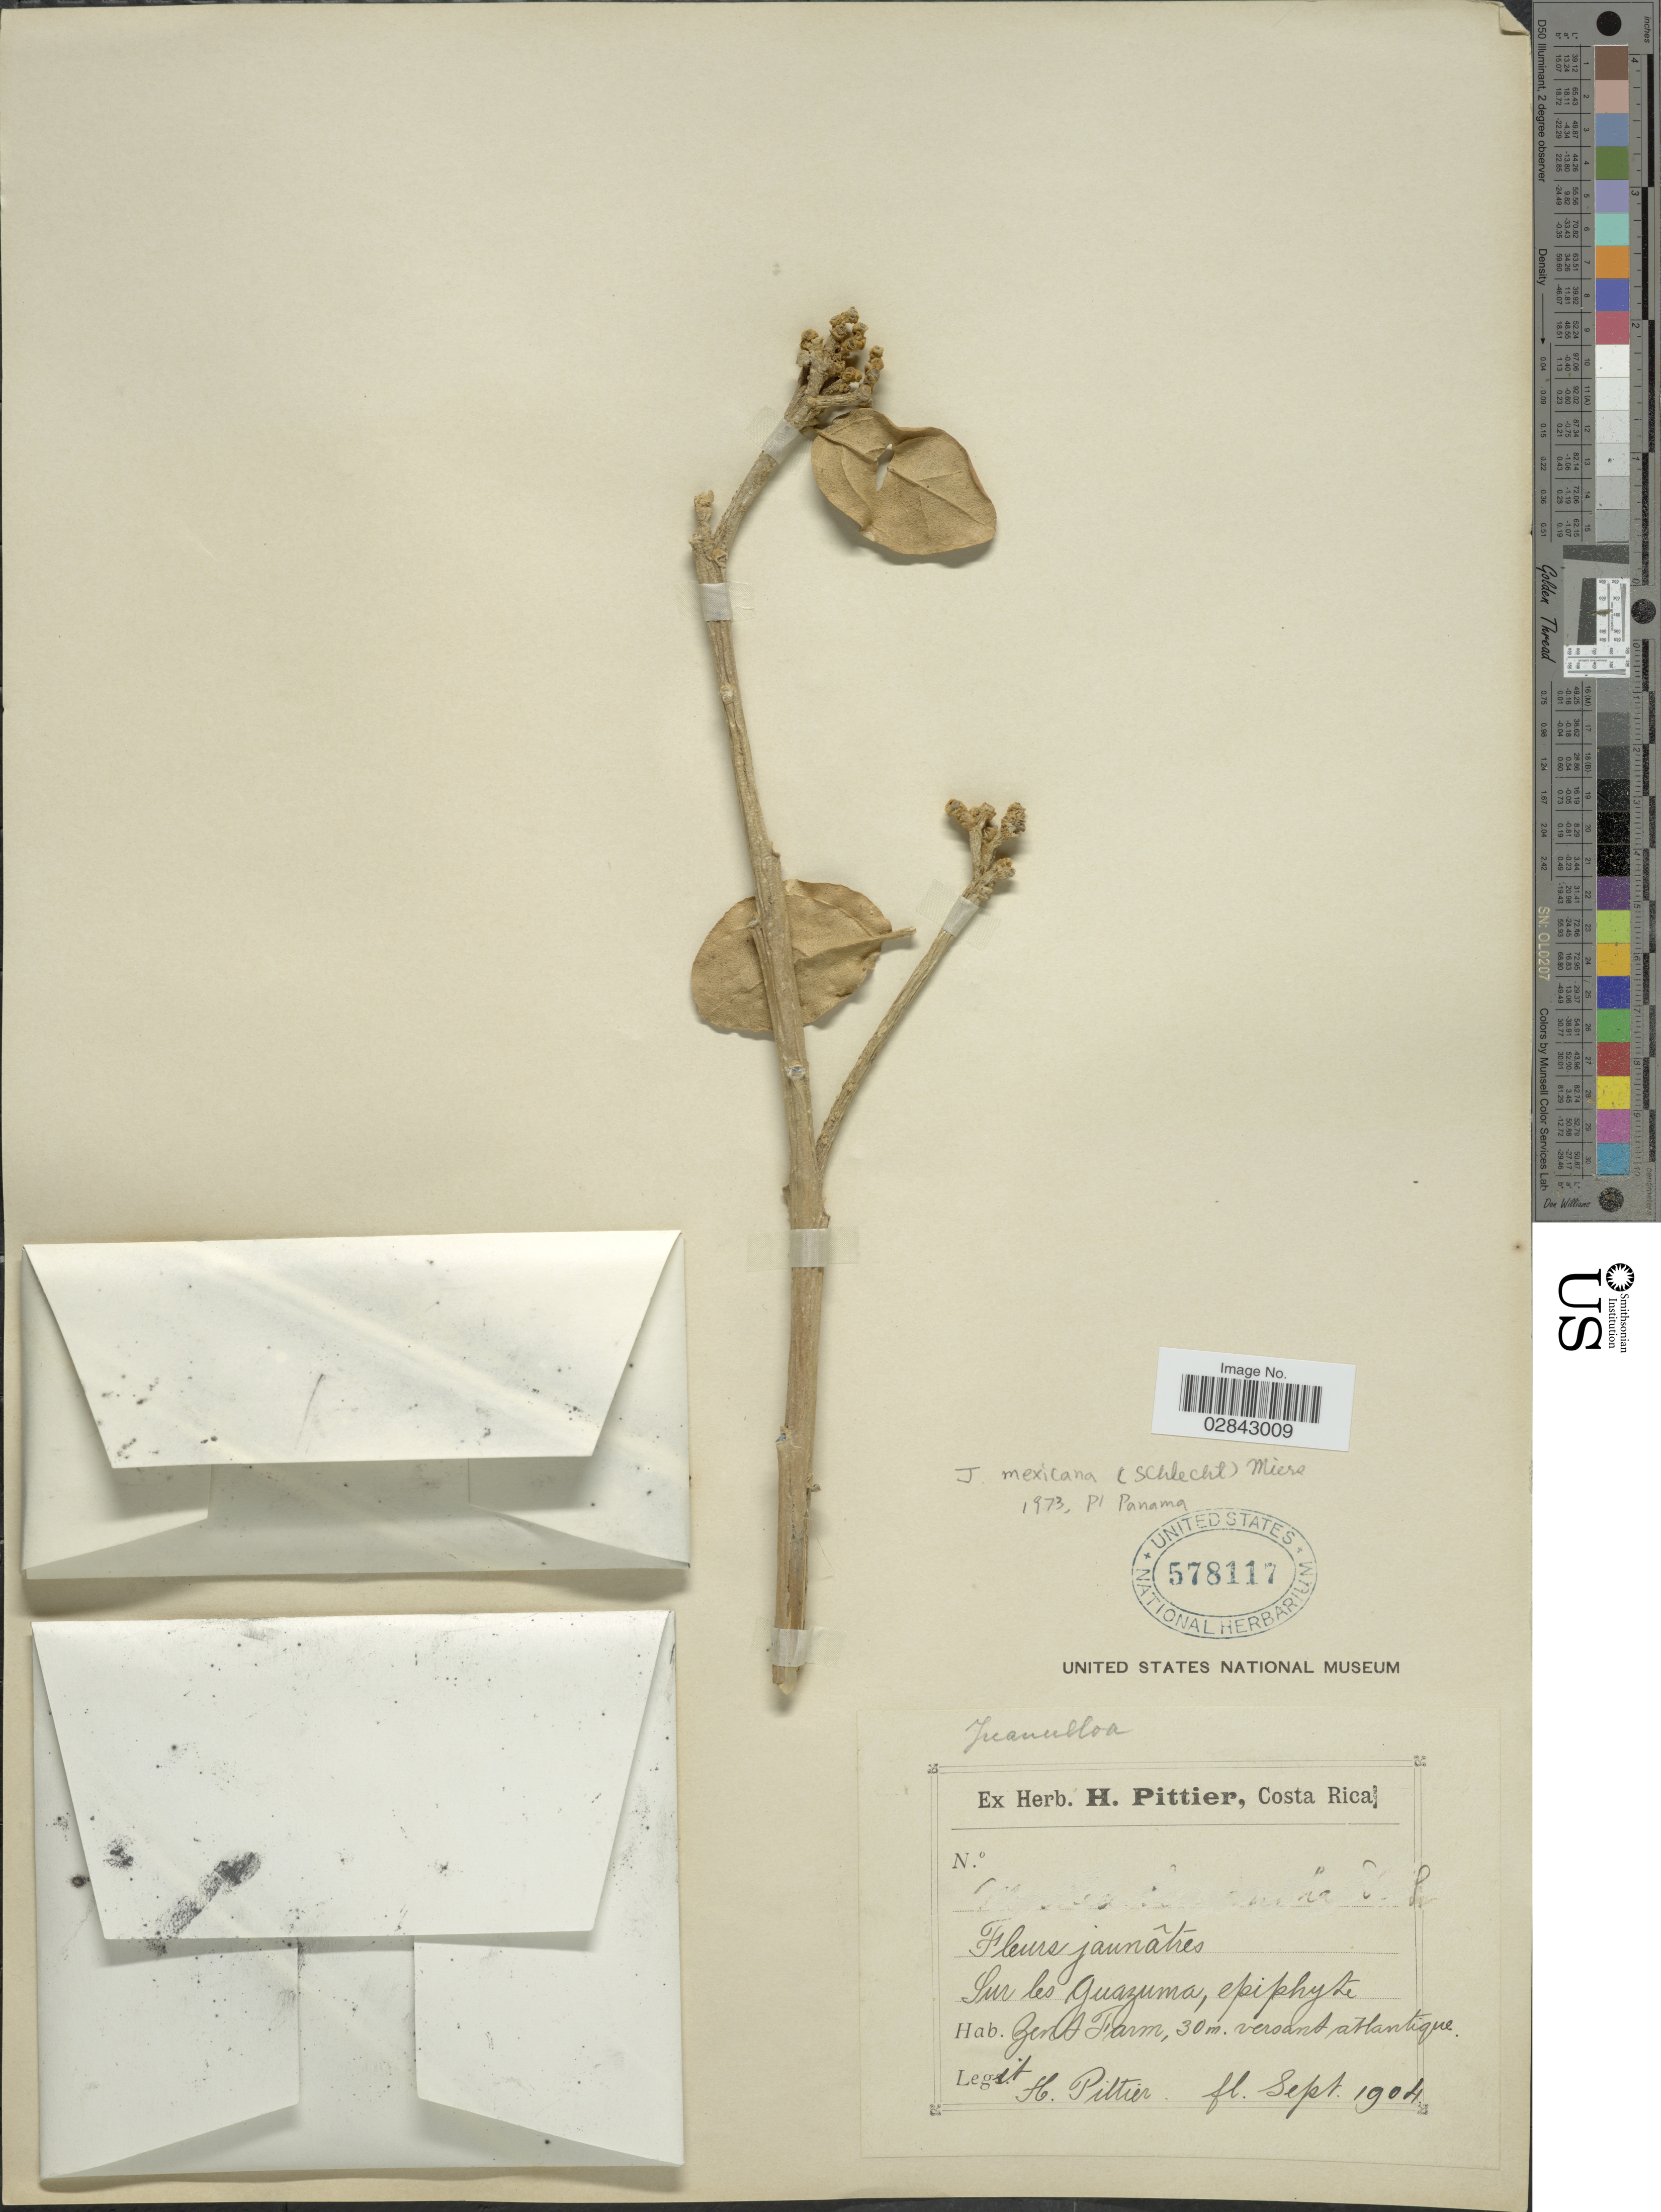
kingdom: Plantae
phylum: Tracheophyta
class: Magnoliopsida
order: Solanales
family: Solanaceae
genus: Juanulloa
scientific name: Juanulloa mexicana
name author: Miers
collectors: H. F. Pittier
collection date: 1904-09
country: Costa Rica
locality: Sur les Guazuma, Gent Farm, versant atlantique.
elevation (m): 30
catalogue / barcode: US 578117